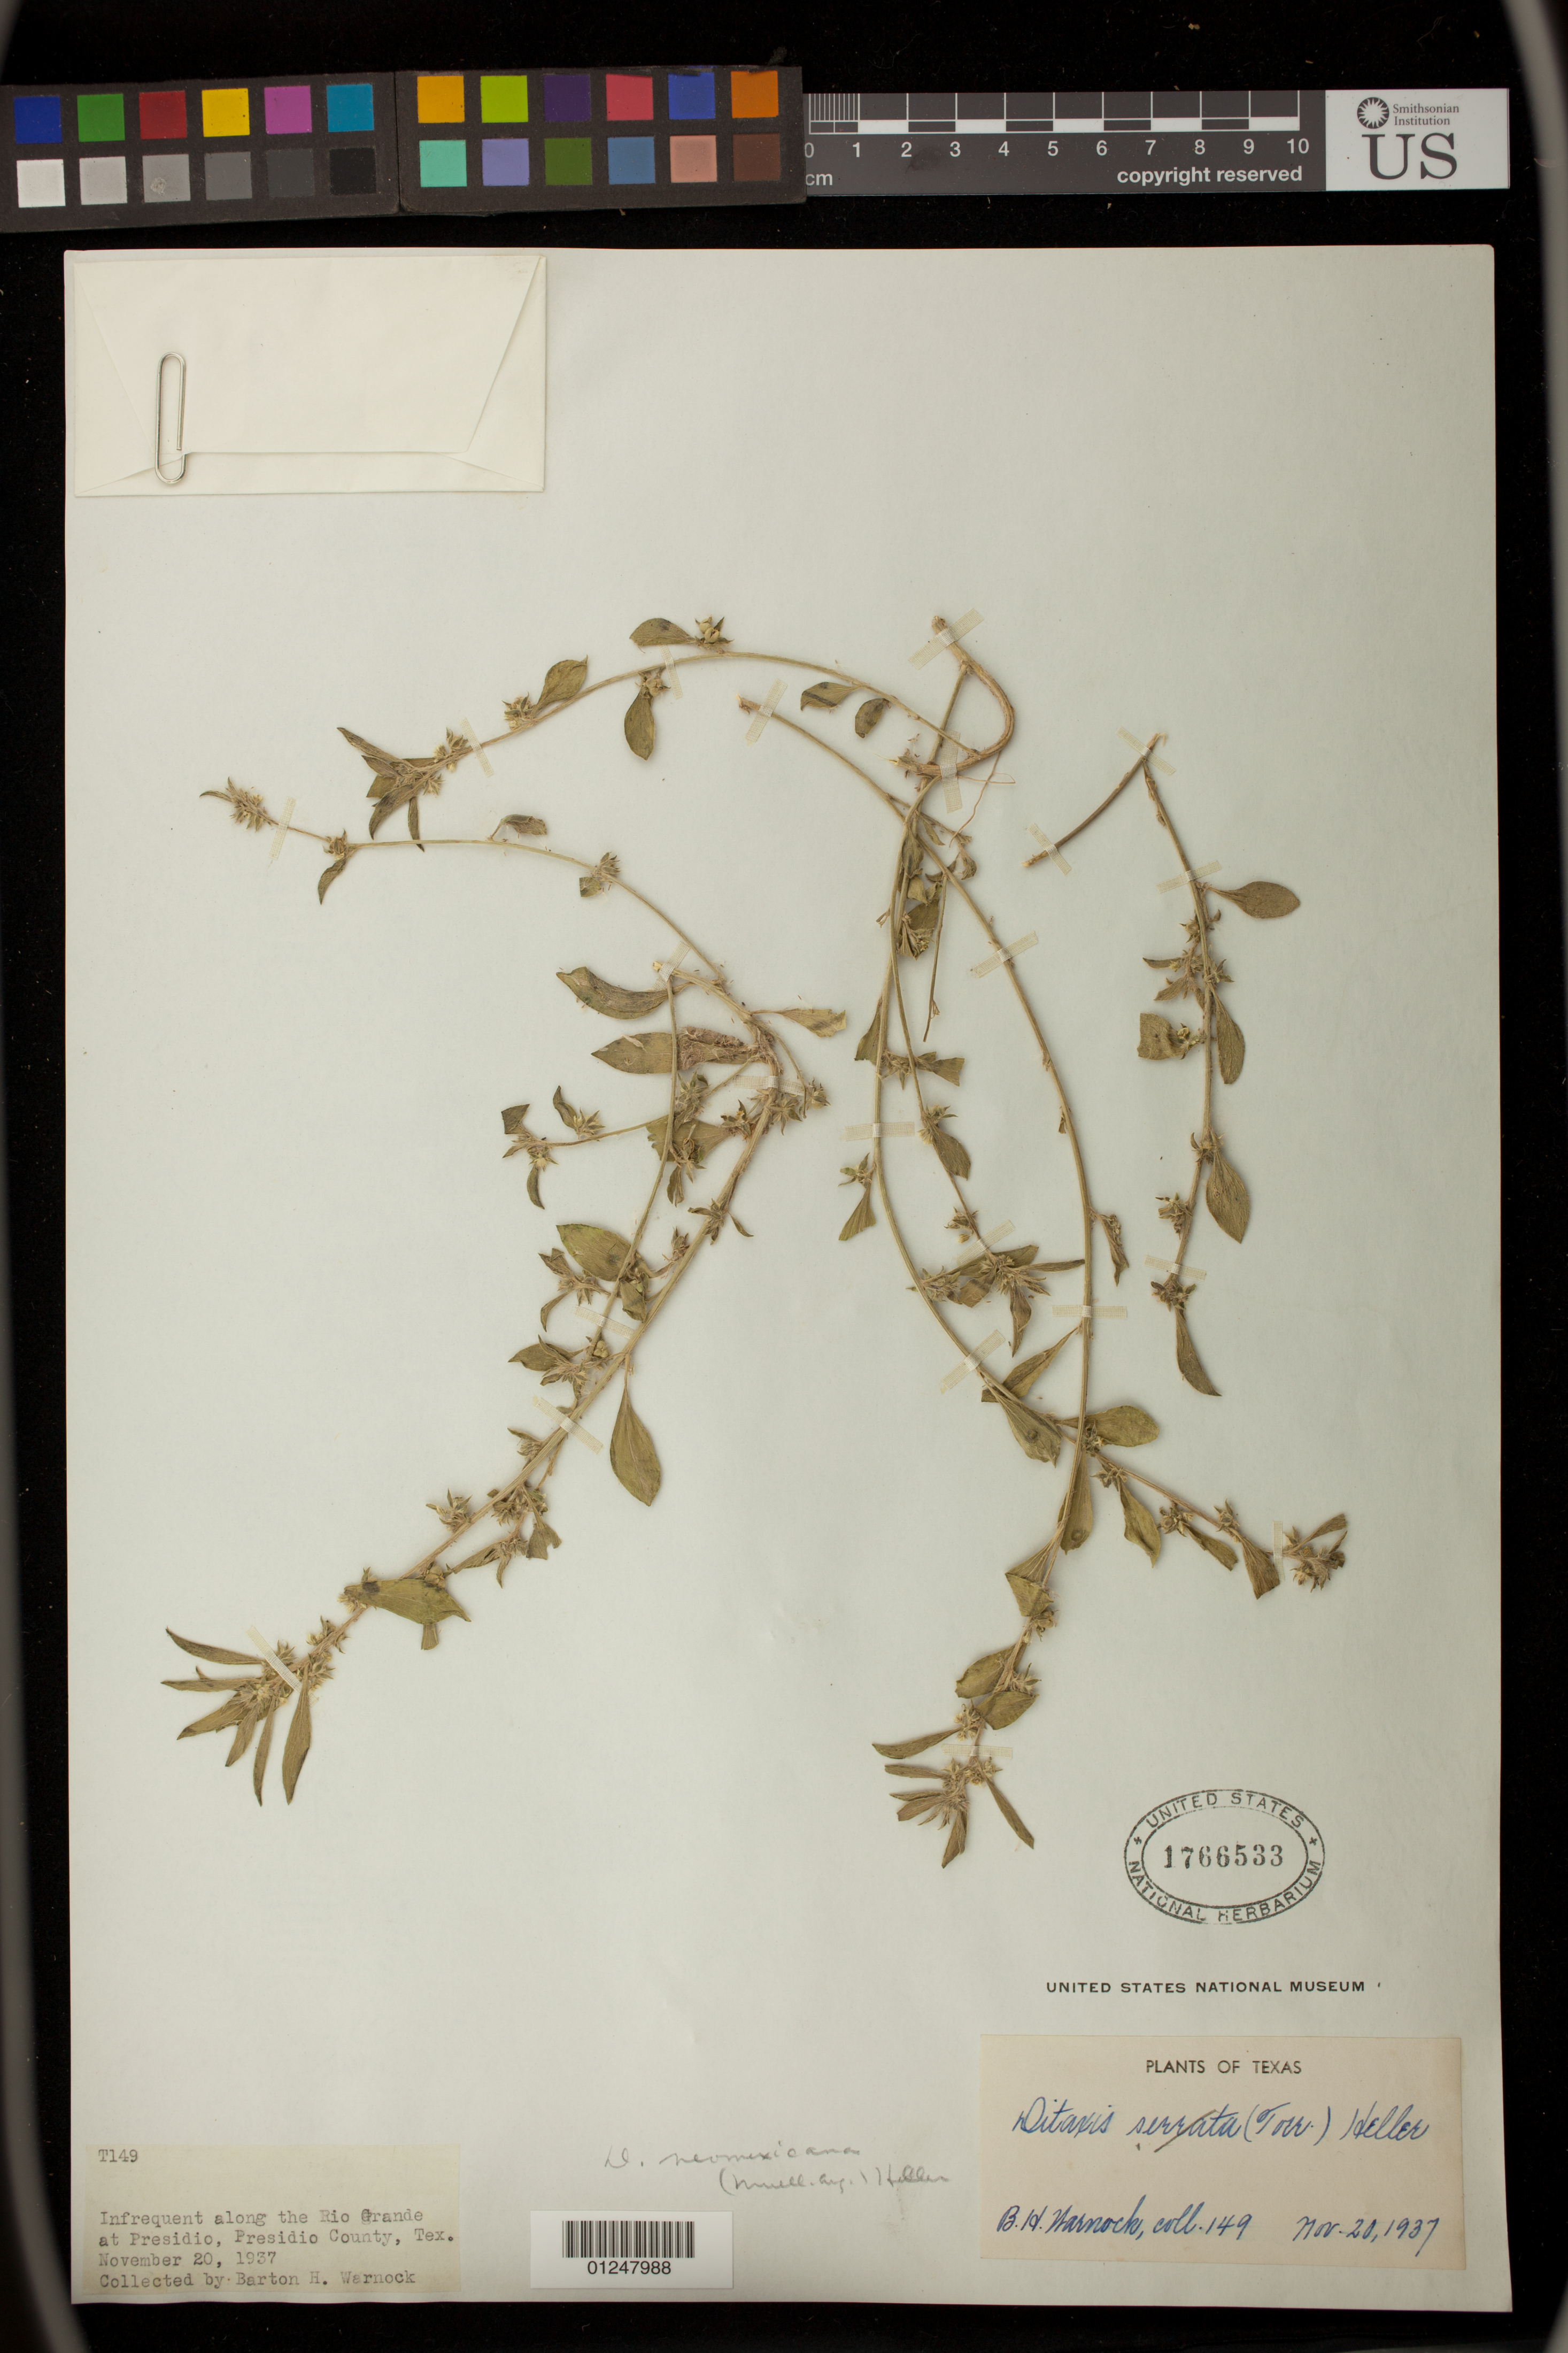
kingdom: Plantae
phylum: Tracheophyta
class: Magnoliopsida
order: Malpighiales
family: Euphorbiaceae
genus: Argythamnia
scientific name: Argythamnia serrata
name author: (Torr.) Müll. Arg.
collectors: B. H. Warnock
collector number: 149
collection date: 1937-11-20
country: United States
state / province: Texas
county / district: Presidio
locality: along the Rio Grande at Presidio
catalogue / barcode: US 1766533